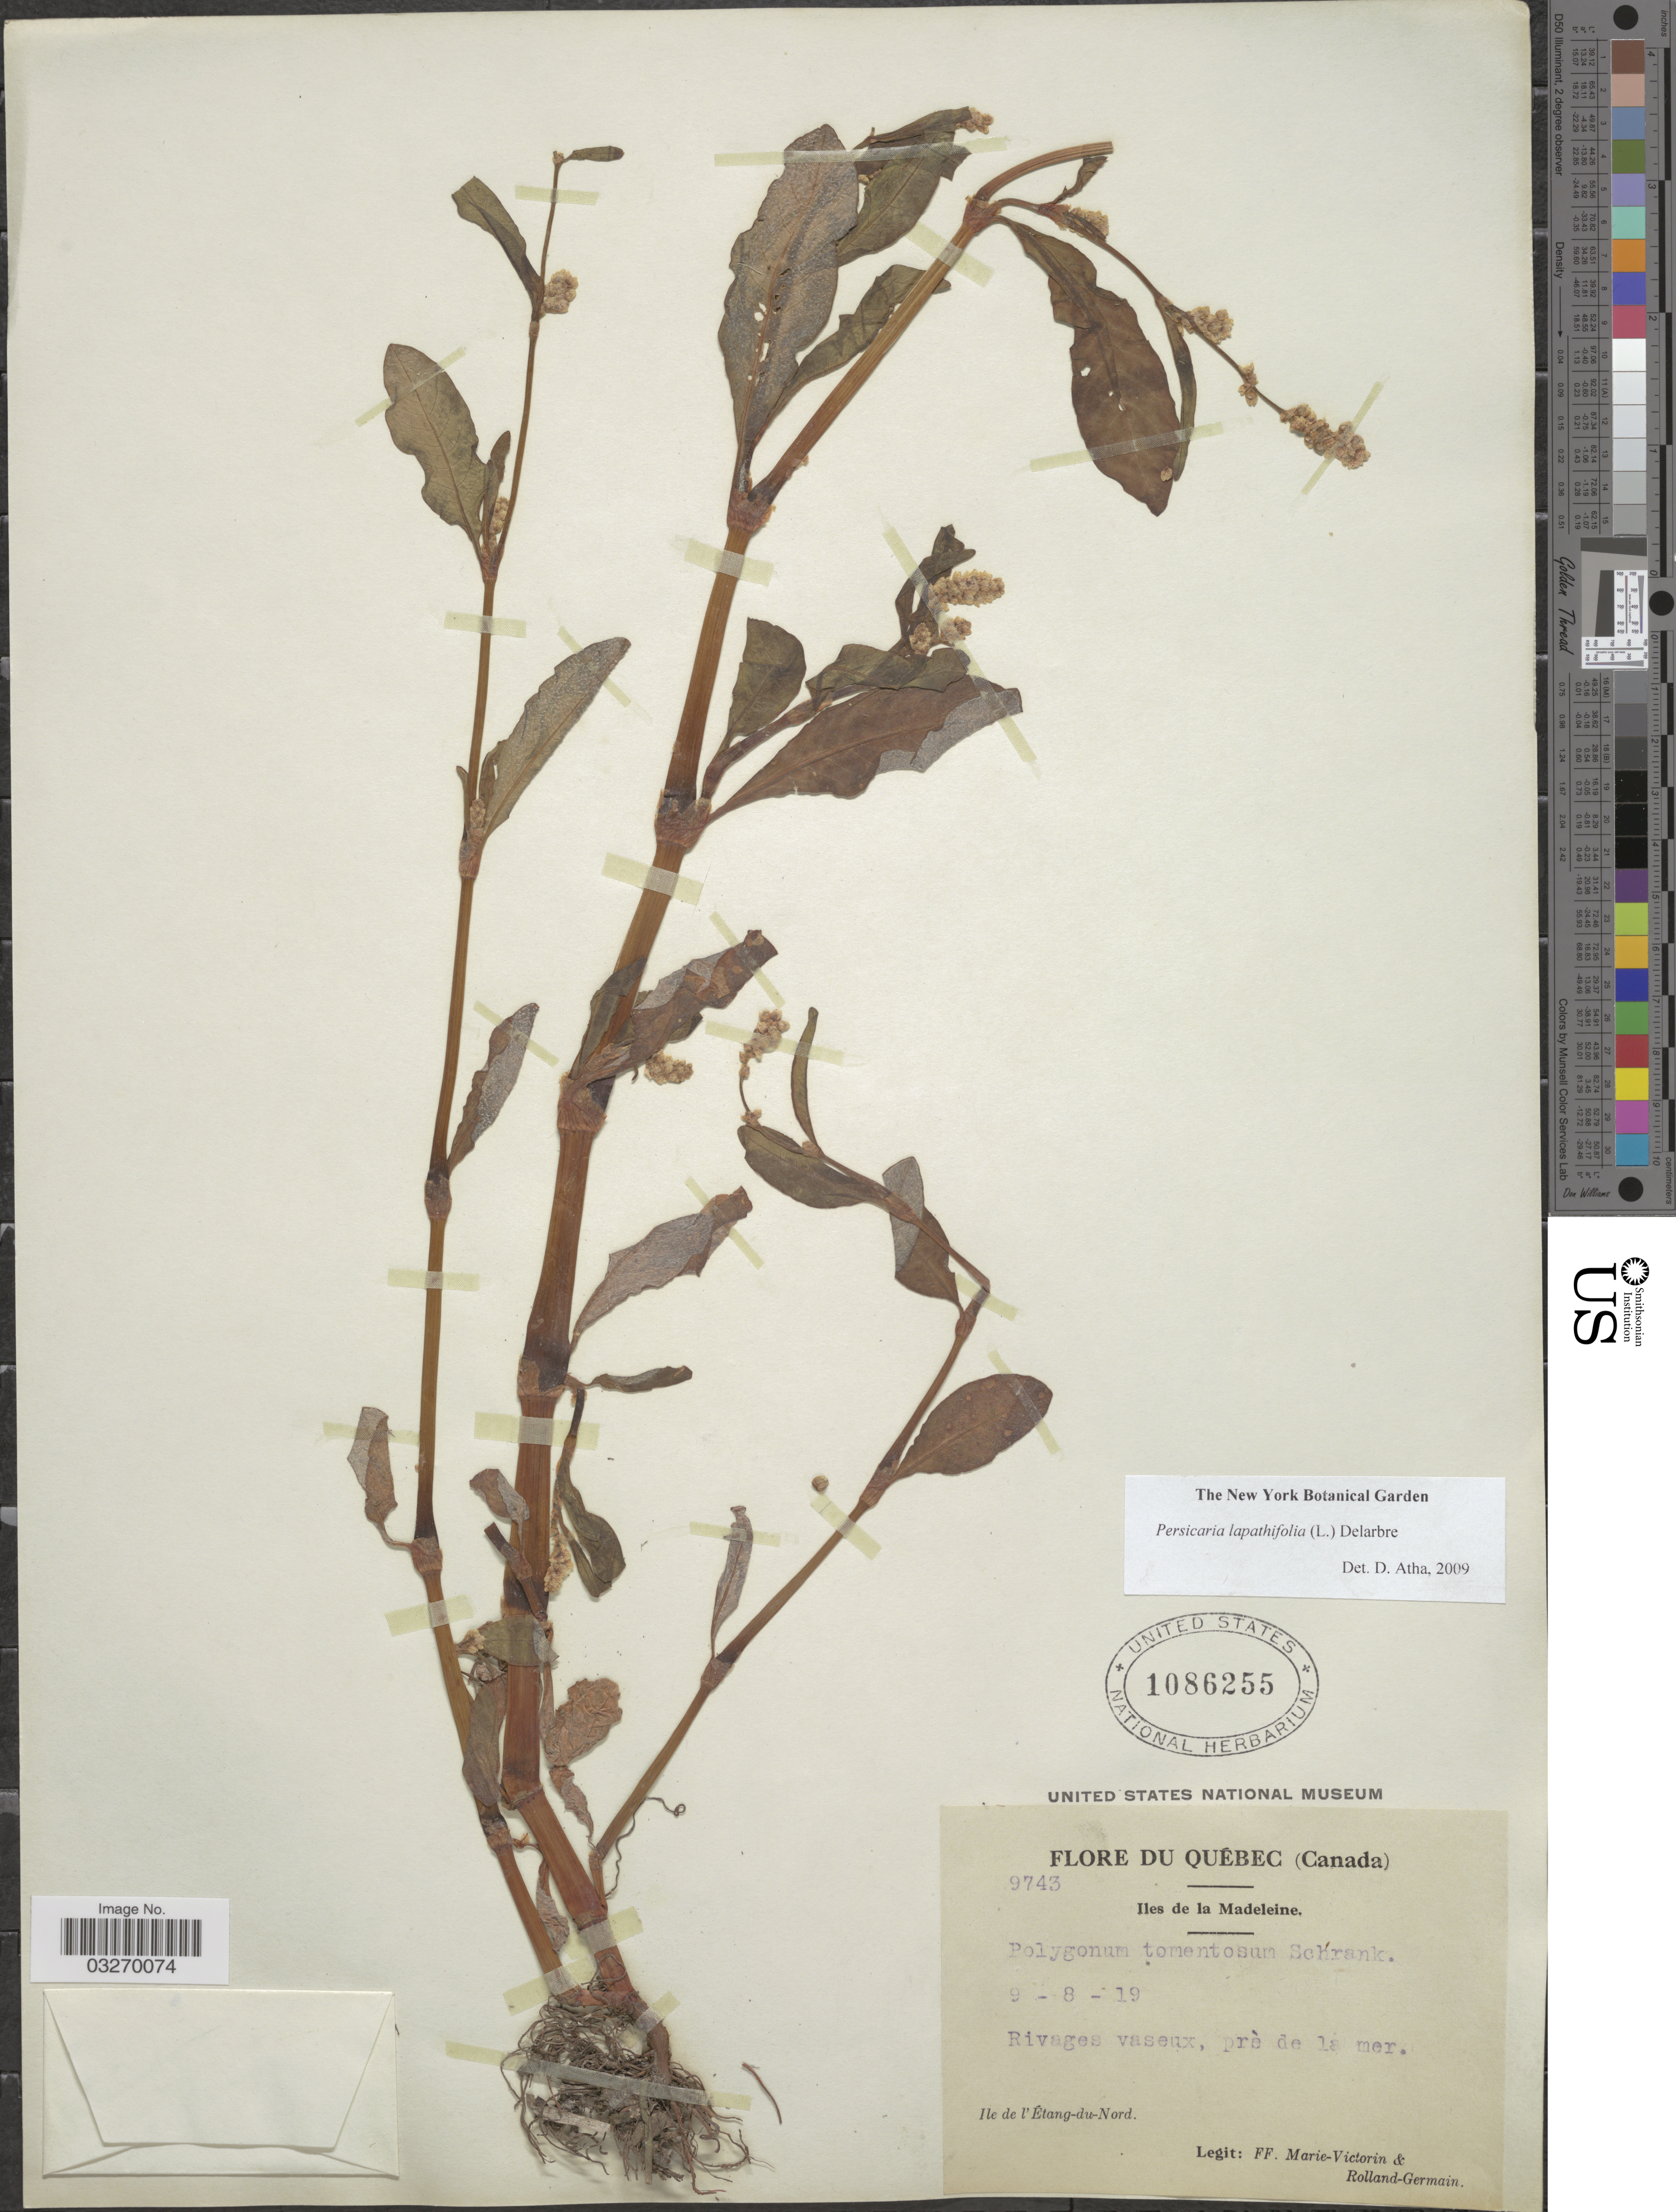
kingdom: Plantae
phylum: Tracheophyta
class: Magnoliopsida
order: Caryophyllales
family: Polygonaceae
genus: Persicaria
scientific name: Persicaria lapathifolia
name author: (L.) Delarbre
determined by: Atha, D. E.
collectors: F. Marie-Victorin & Rolland-Germain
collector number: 9743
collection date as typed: Transcribed d/m/y: 8/9/19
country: Canada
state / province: Quebec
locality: Iles de la Madeleine. Rivages vaseux, prè de la mer. Ile de l'Étang-du-Nord.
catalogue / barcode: US 1086255